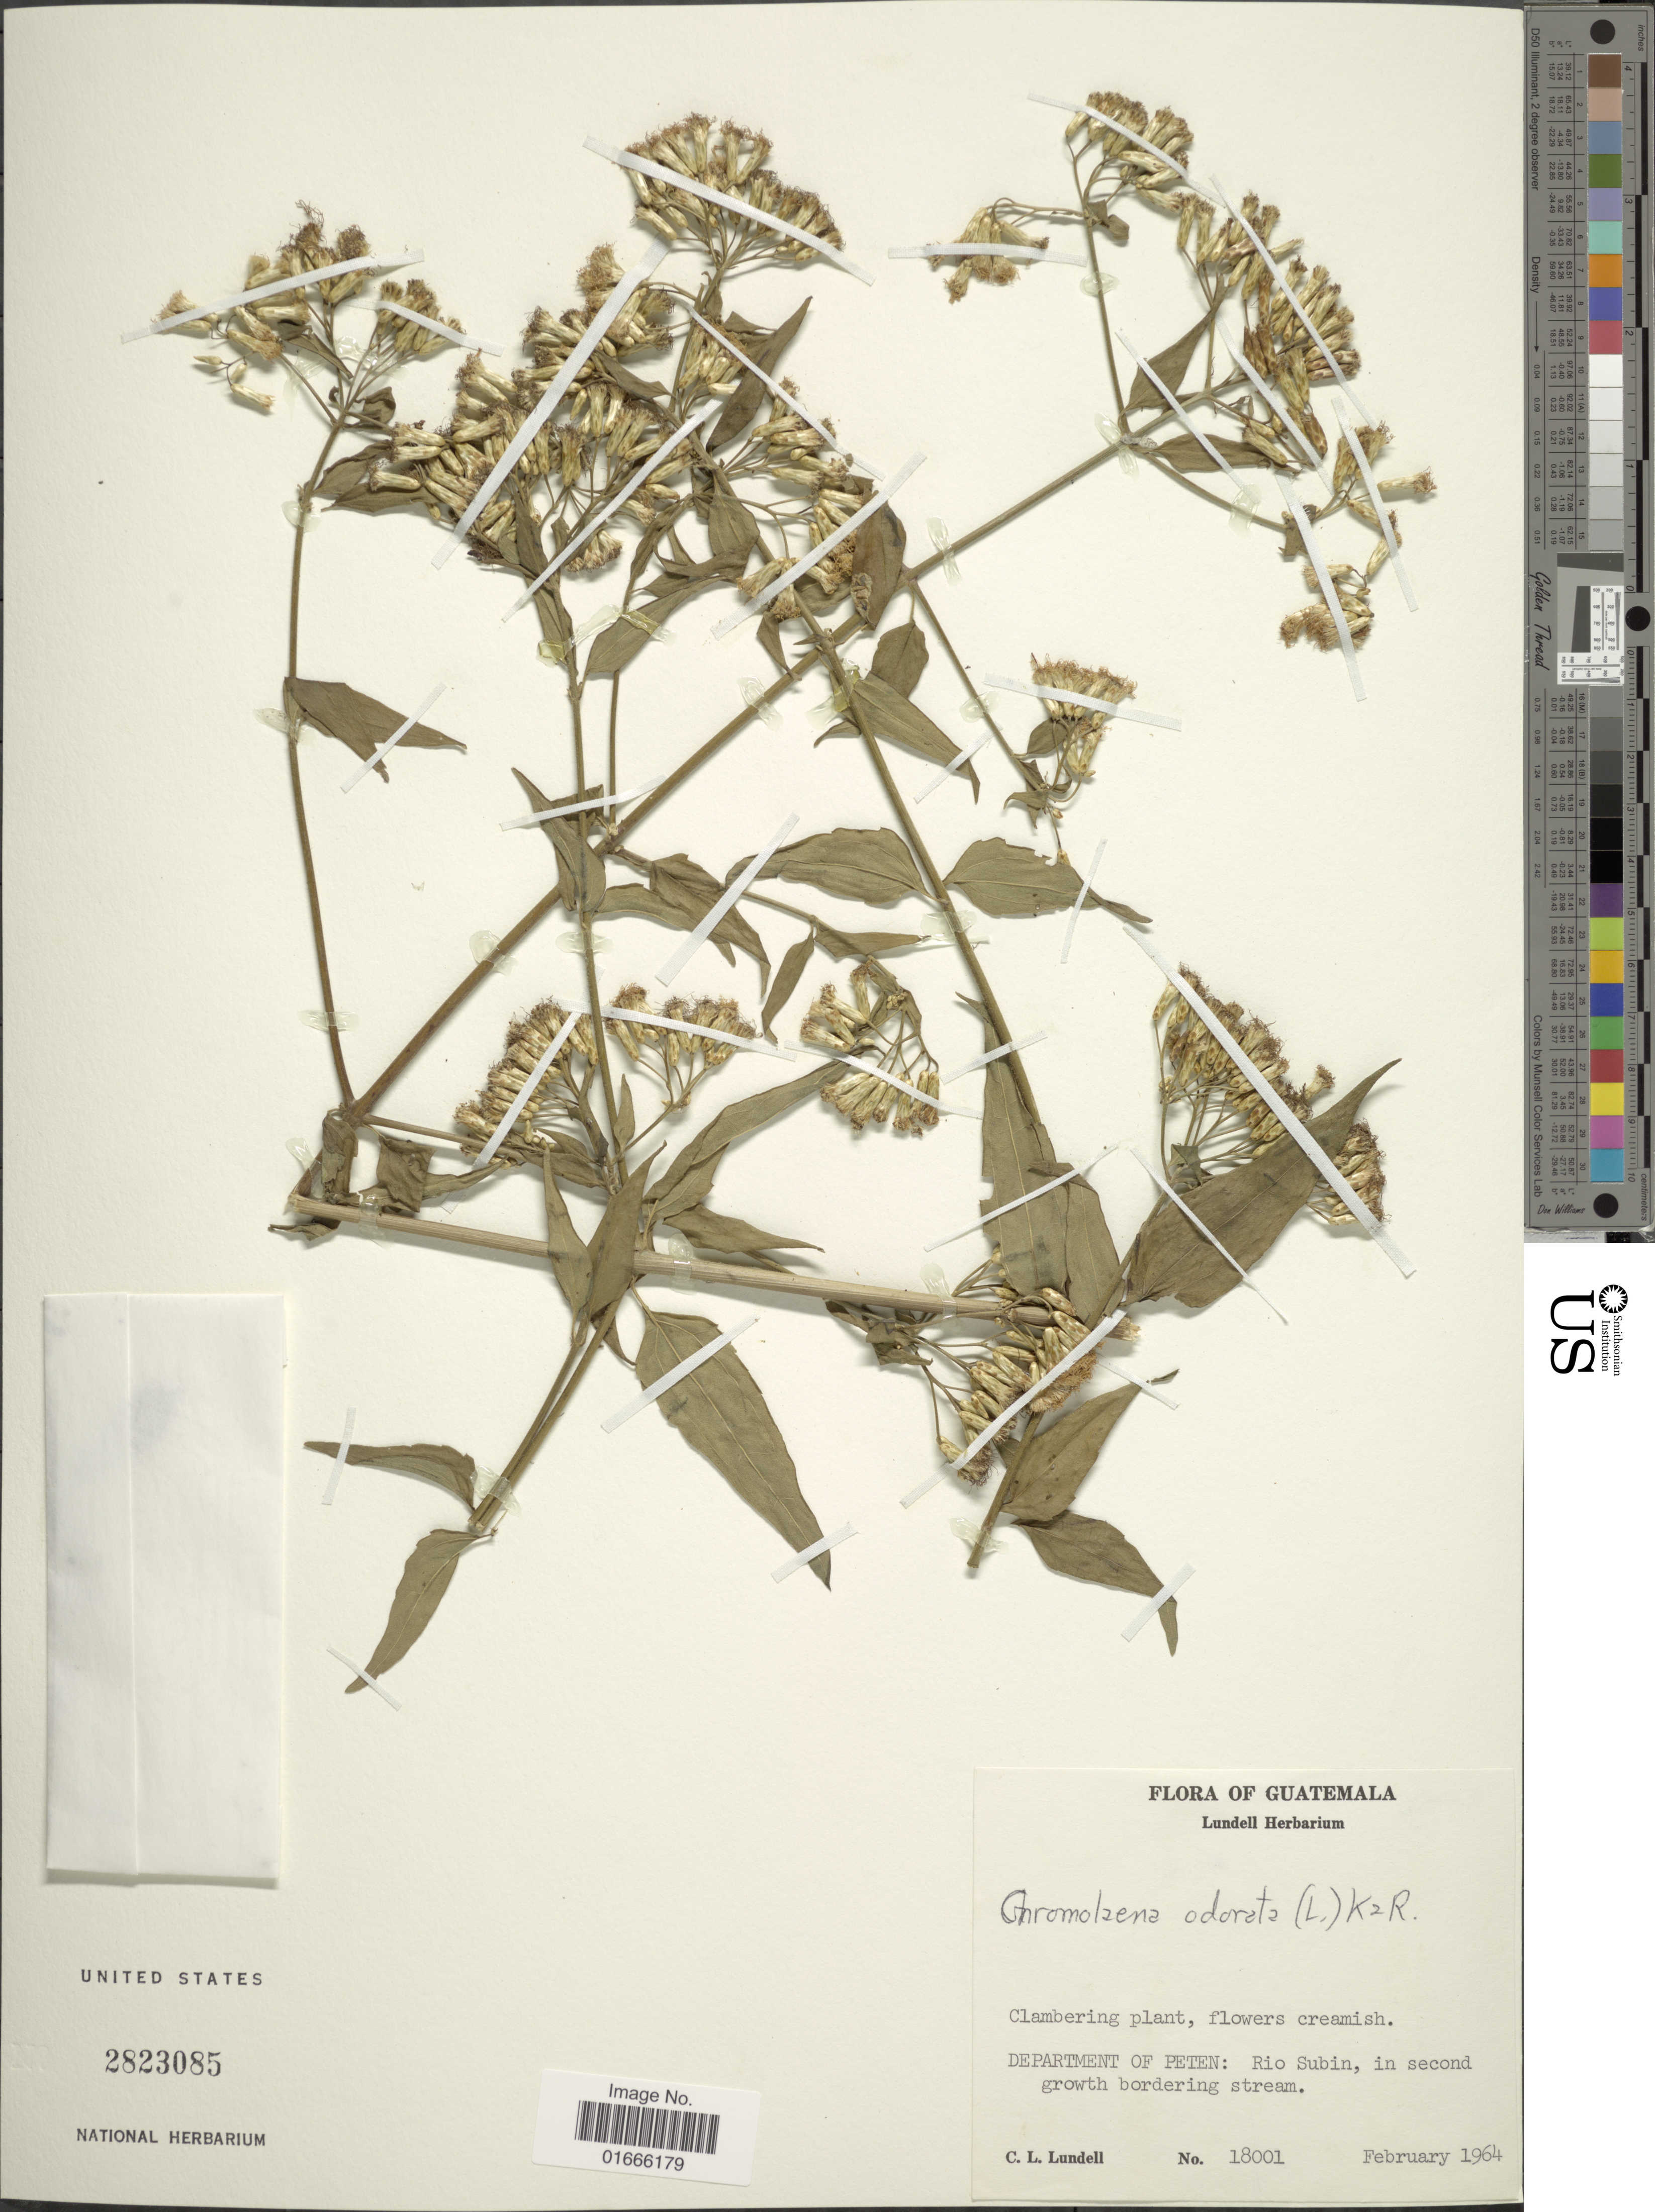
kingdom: Plantae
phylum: Tracheophyta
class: Magnoliopsida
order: Asterales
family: Asteraceae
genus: Chromolaena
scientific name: Chromolaena odorata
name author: (L.) R.M. King & H. Rob.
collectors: C. L. Lundell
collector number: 18001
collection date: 1964-02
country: Guatemala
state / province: El Petén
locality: Department of Peten, Rio Subin, in second growth bordering stream.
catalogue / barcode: US 2823085